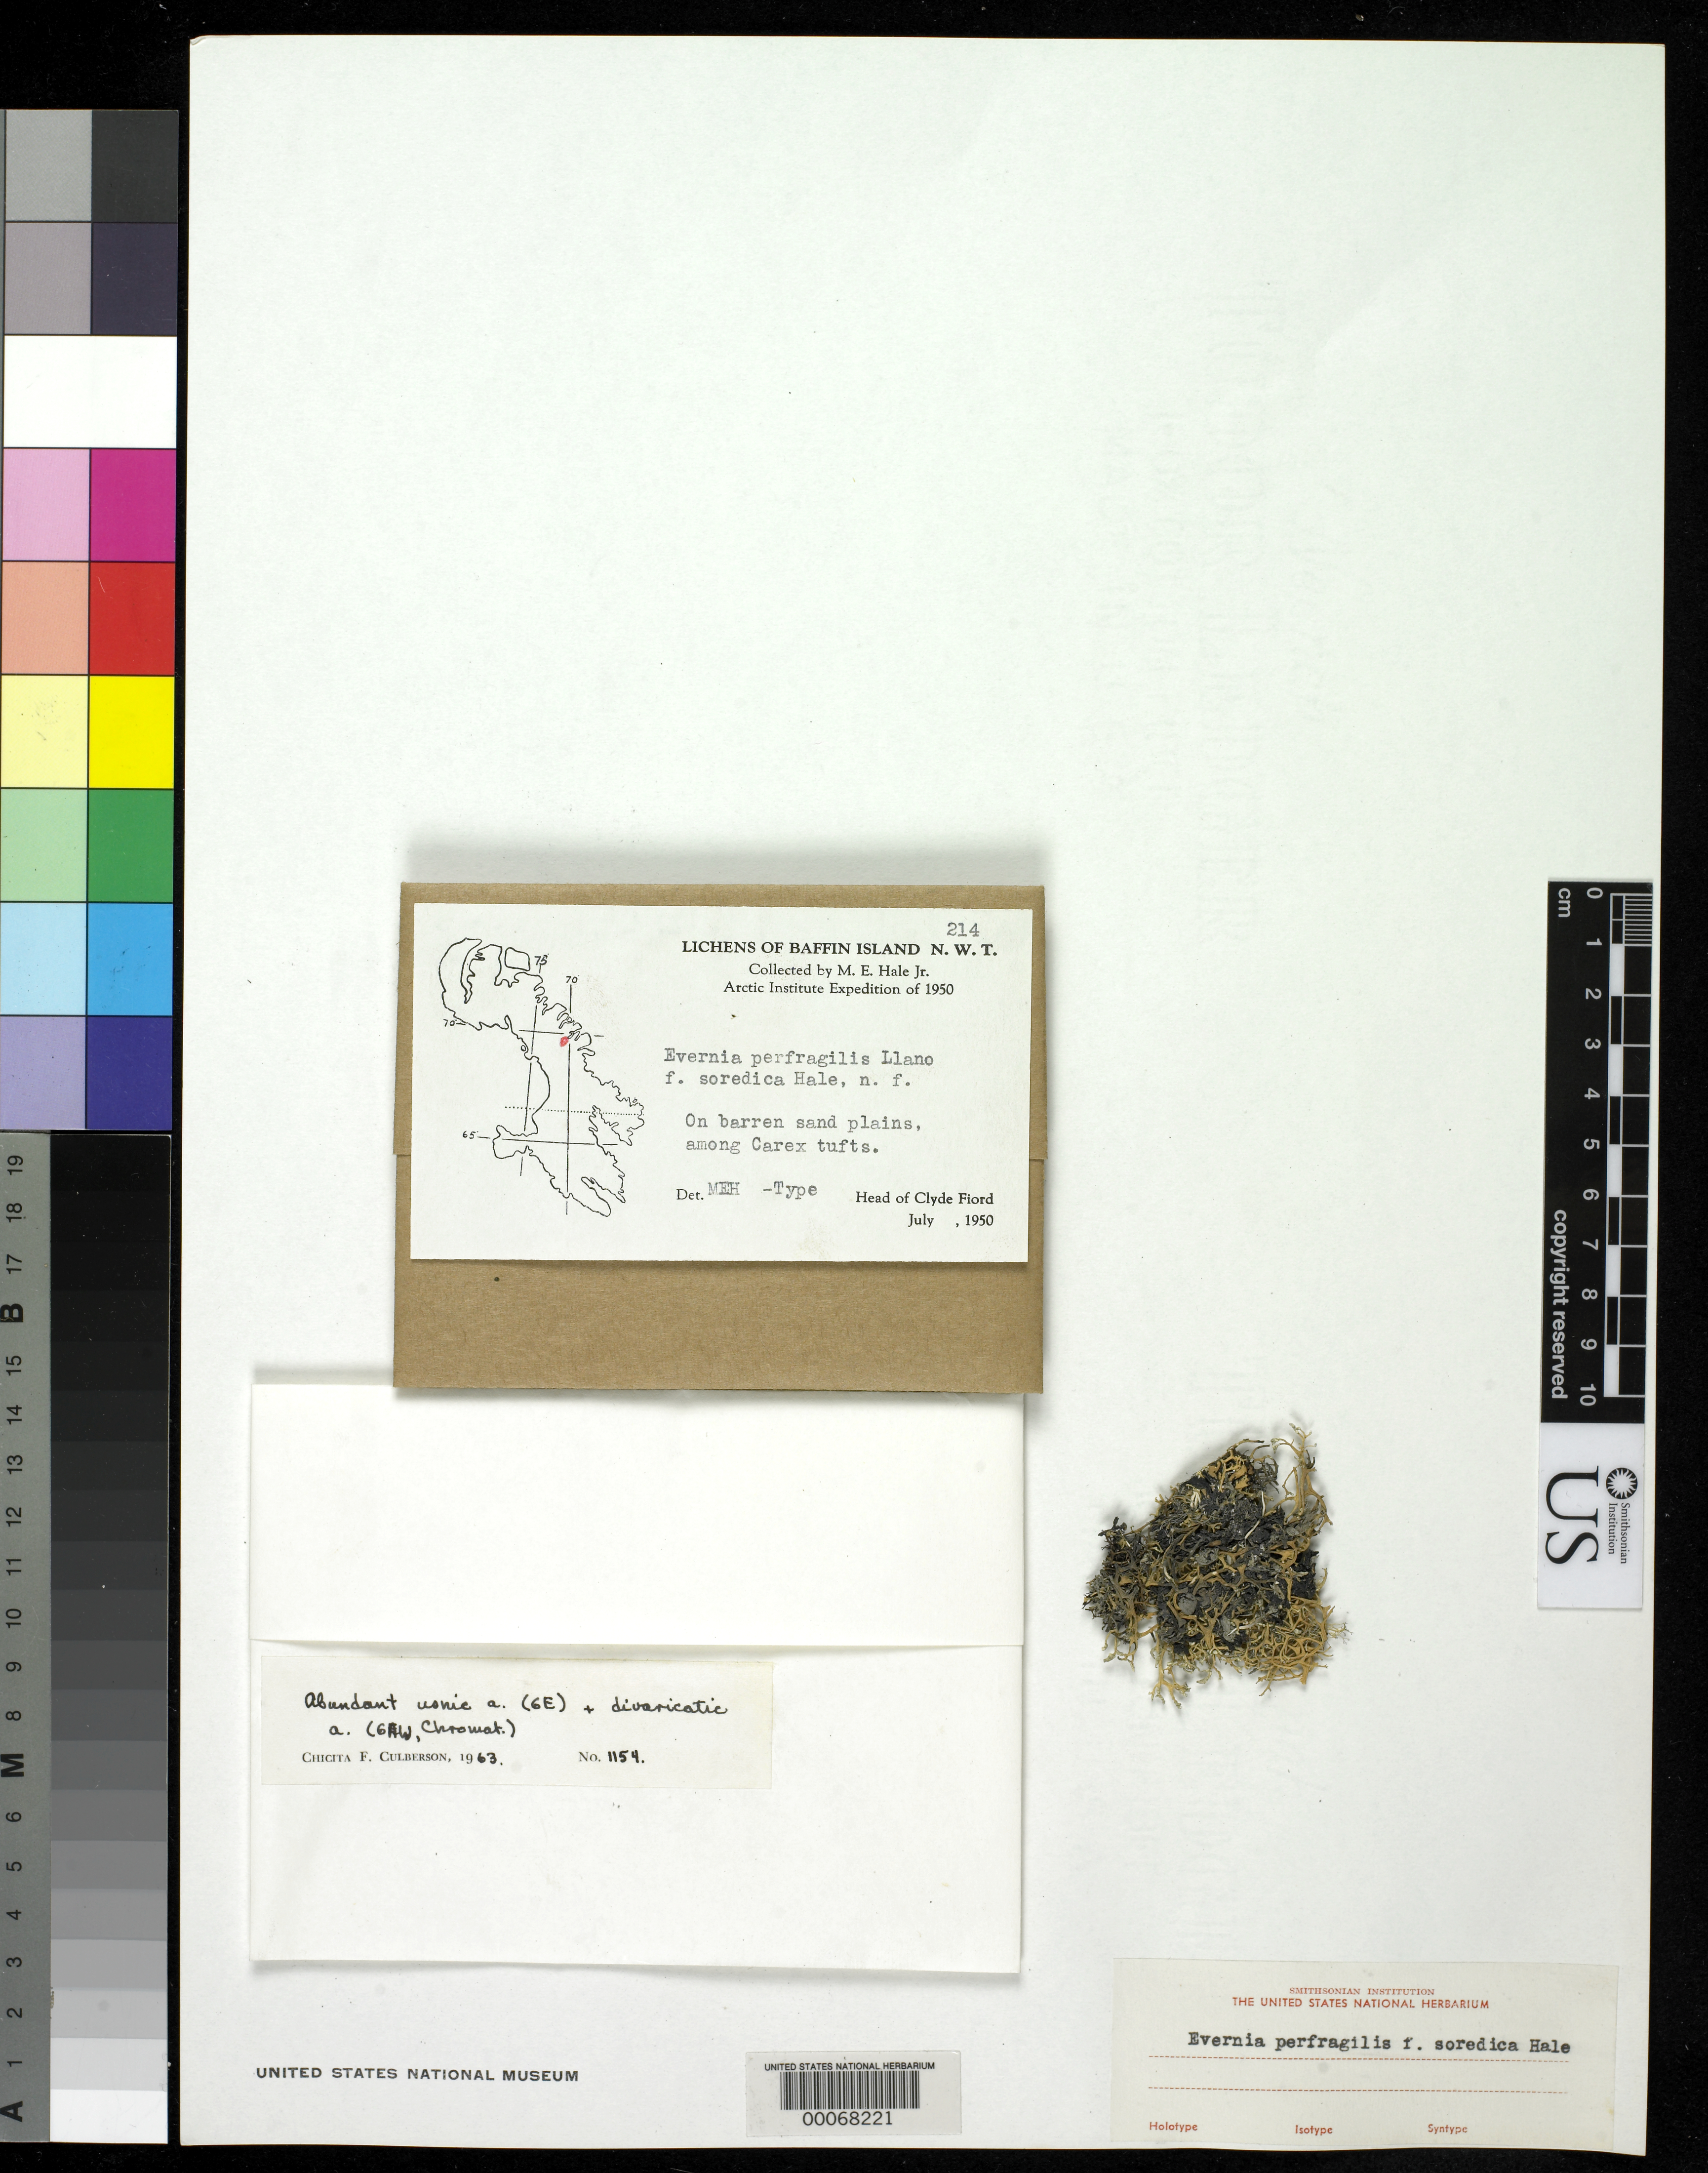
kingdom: Fungi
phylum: Ascomycota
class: Lecanoromycetes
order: Lecanorales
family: Parmeliaceae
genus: Evernia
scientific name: Evernia perfragilis f. soredica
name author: Hale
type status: Isotype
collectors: M. Hale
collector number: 214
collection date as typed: Jul 1950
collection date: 1950-07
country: Canada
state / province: Northwest Territories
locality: Head of Clyde Fiord, Baffin Is.